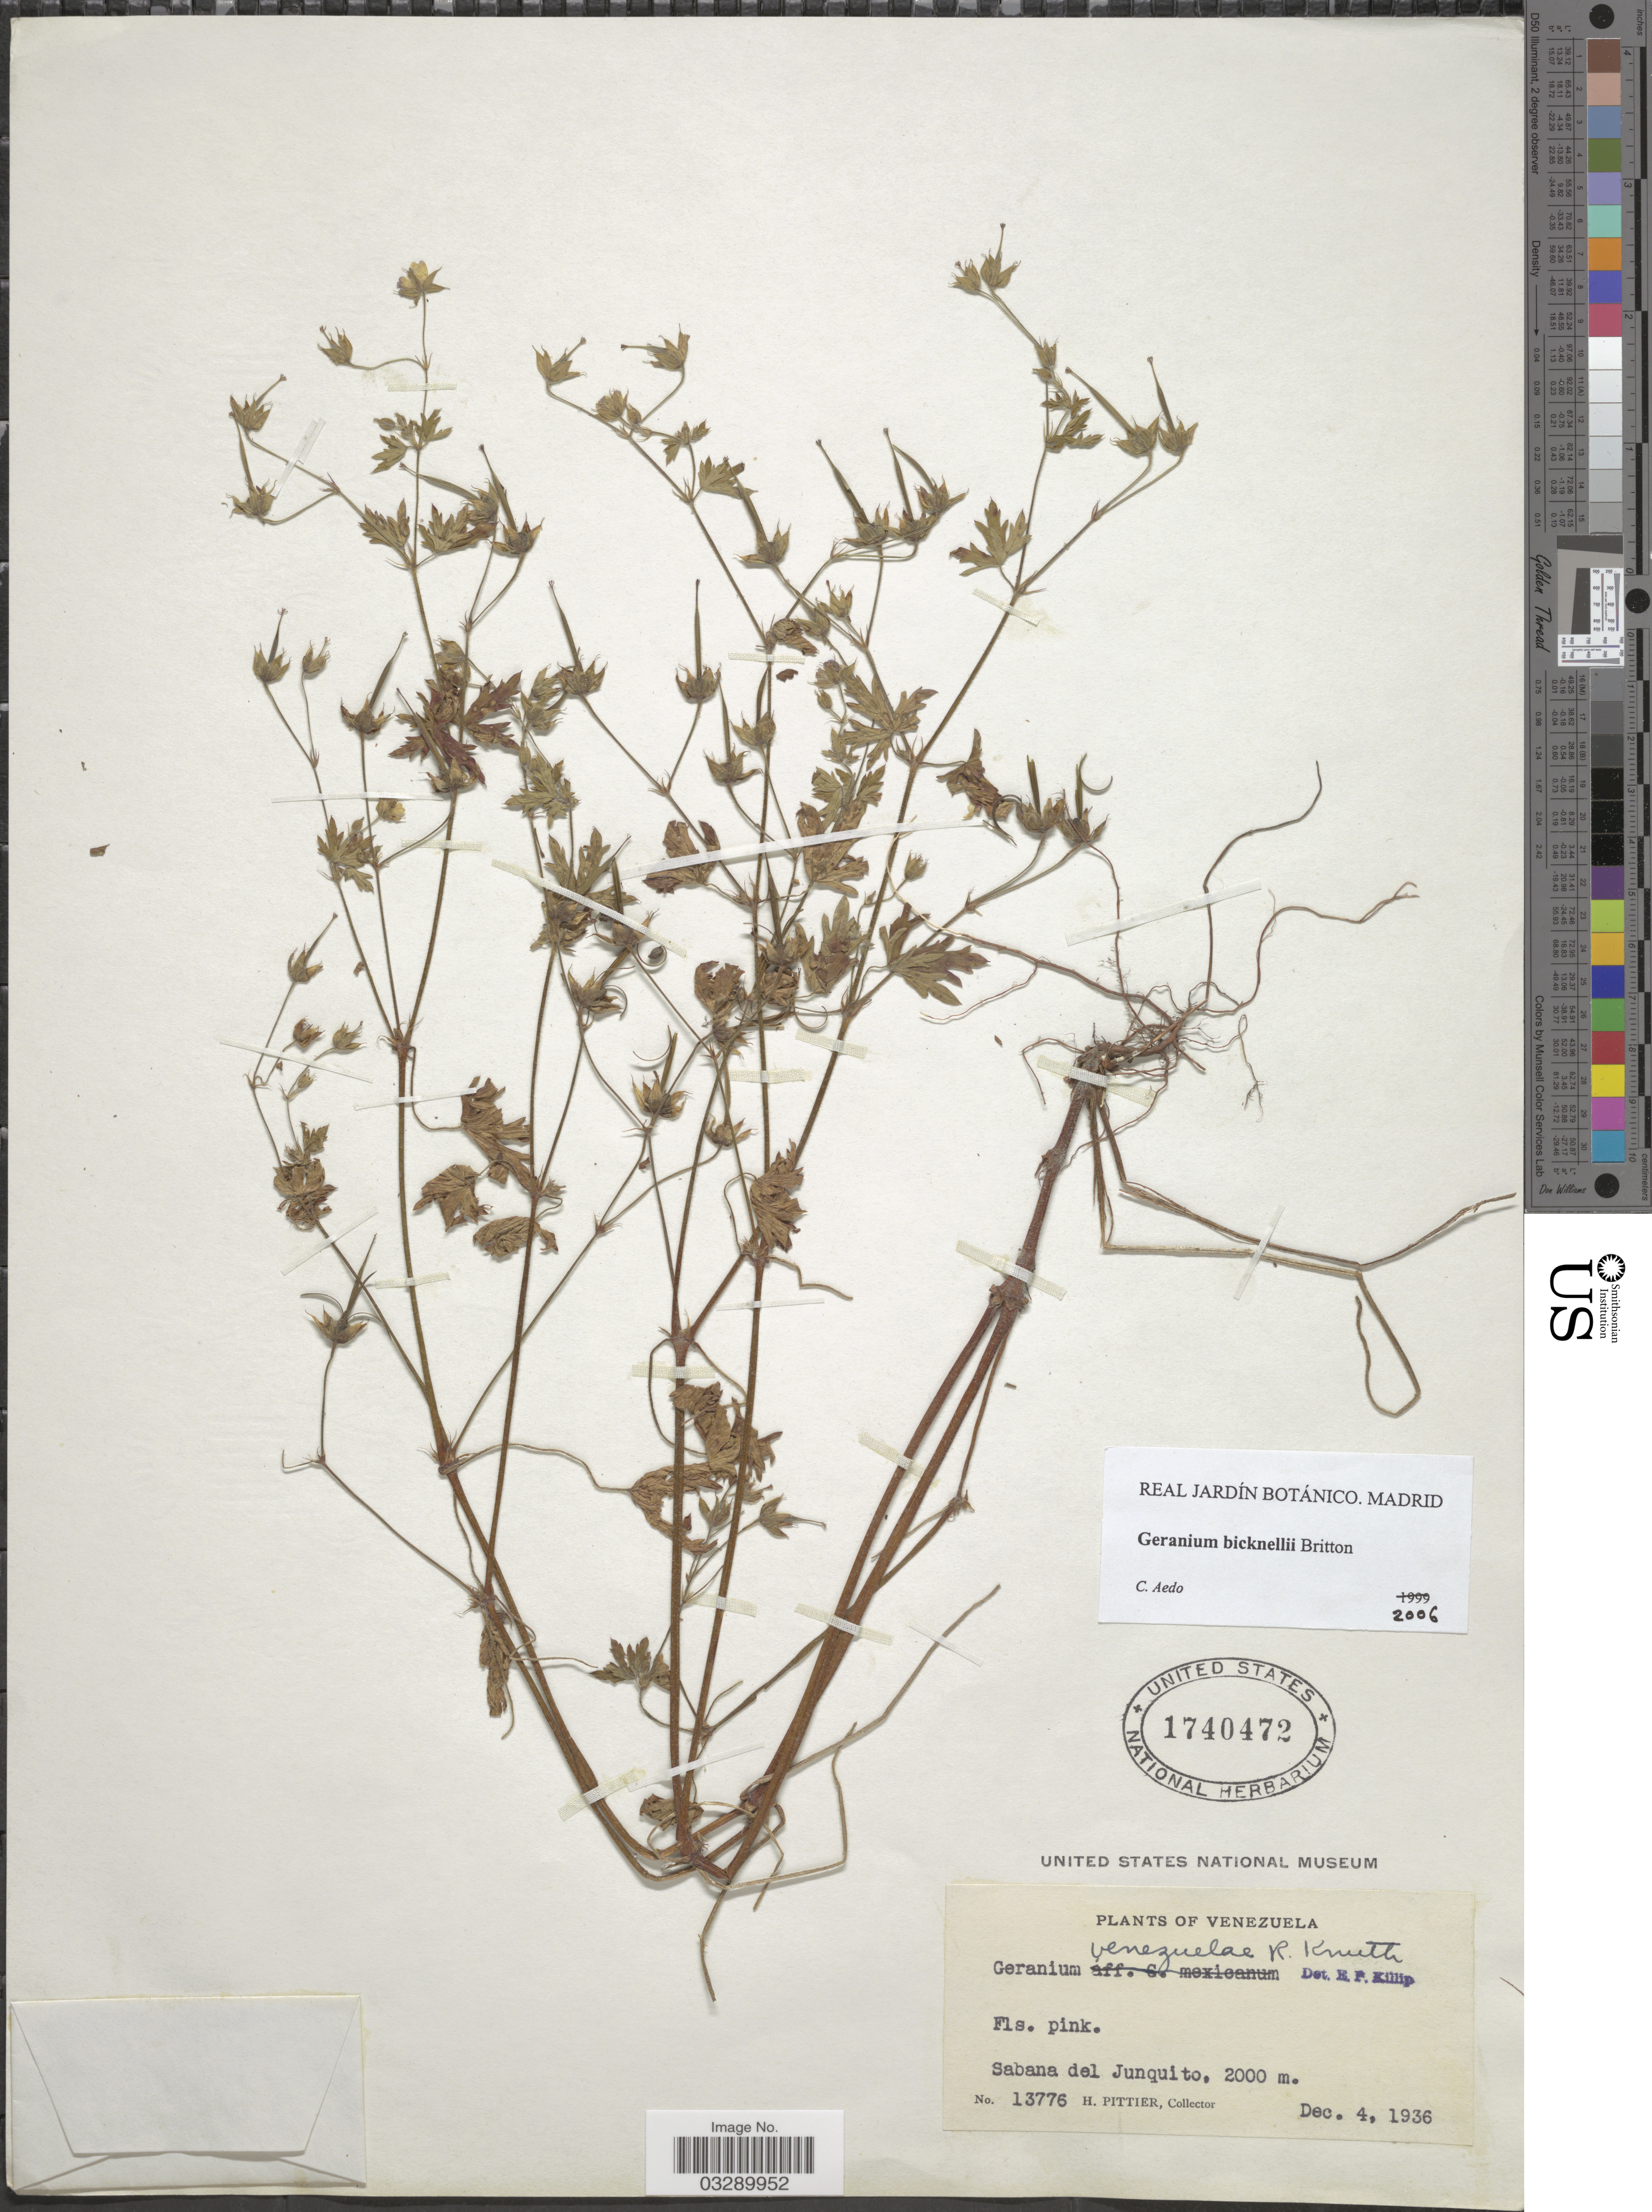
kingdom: Plantae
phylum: Tracheophyta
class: Magnoliopsida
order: Geraniales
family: Geraniaceae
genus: Geranium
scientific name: Geranium bicknellii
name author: Britton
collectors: H. F. Pittier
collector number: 13776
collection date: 1936-12-04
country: Venezuela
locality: Sabana del Junquito.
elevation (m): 2000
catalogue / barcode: US 1740472